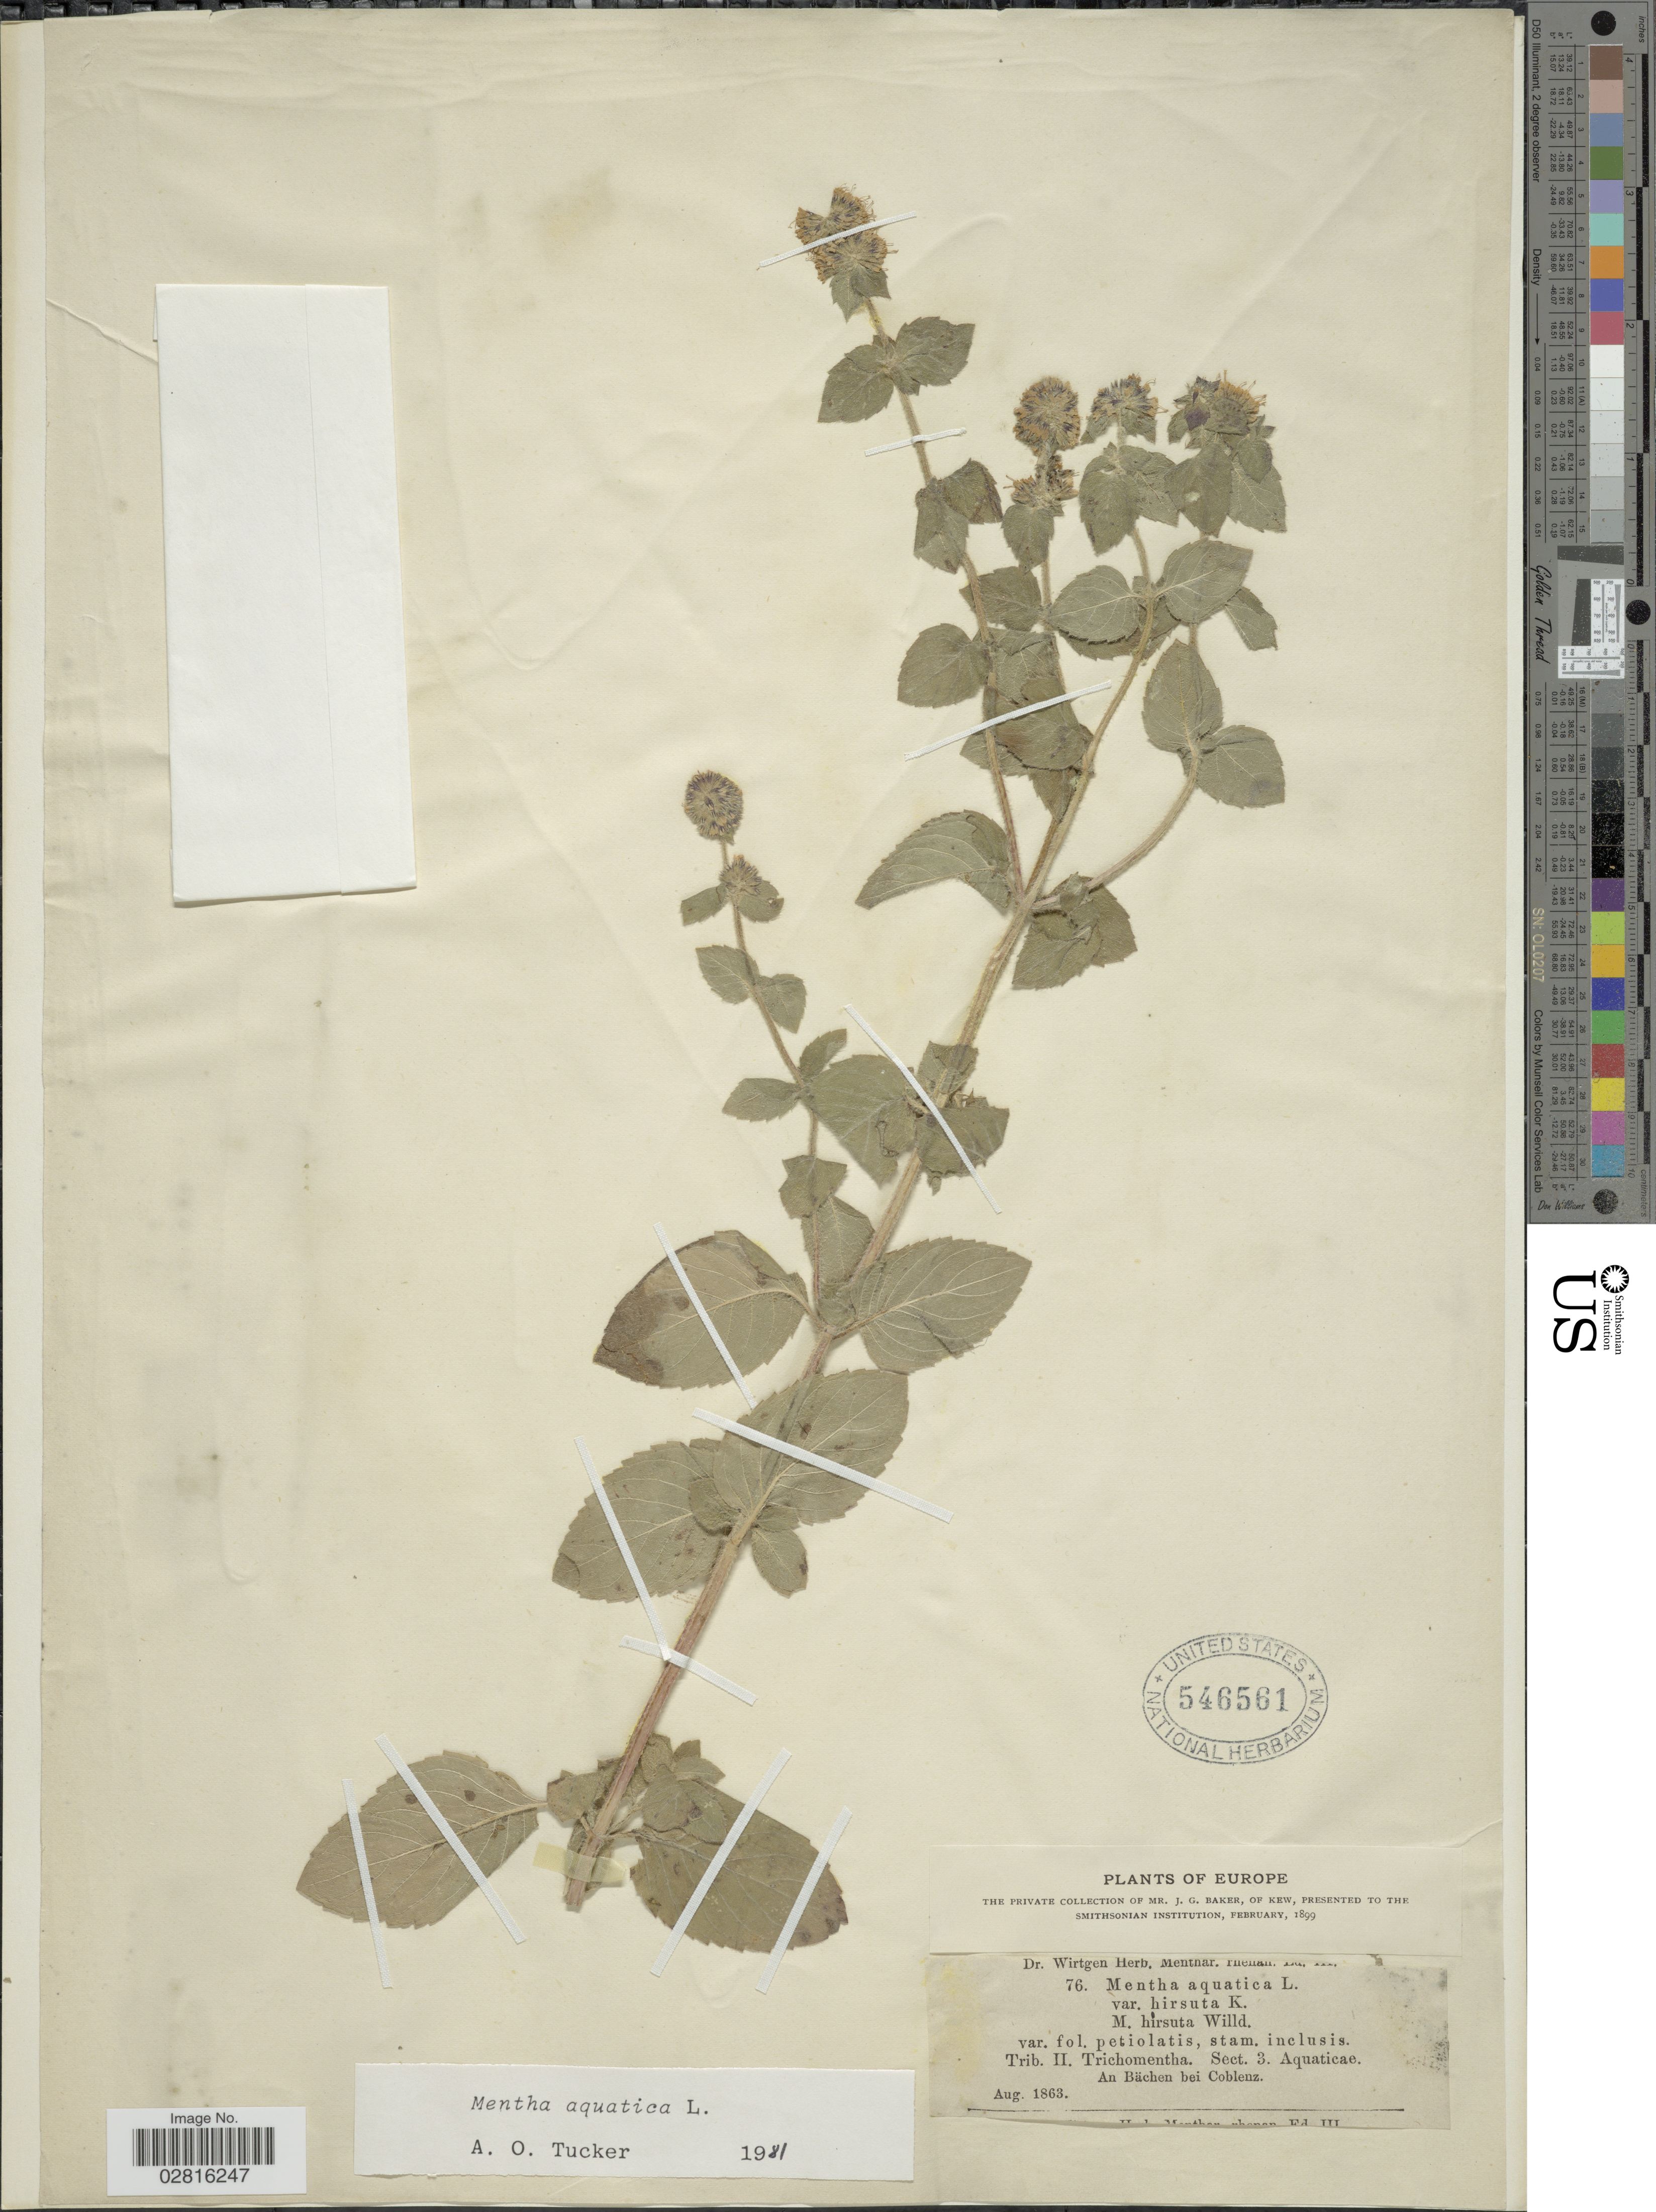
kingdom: Plantae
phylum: Tracheophyta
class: Magnoliopsida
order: Lamiales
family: Lamiaceae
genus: Mentha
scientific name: Mentha aquatica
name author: L.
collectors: Wirtgen, --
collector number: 76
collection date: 1863-08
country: Germany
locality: Europe. An Bächen bei Coblenz.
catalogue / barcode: US 546561